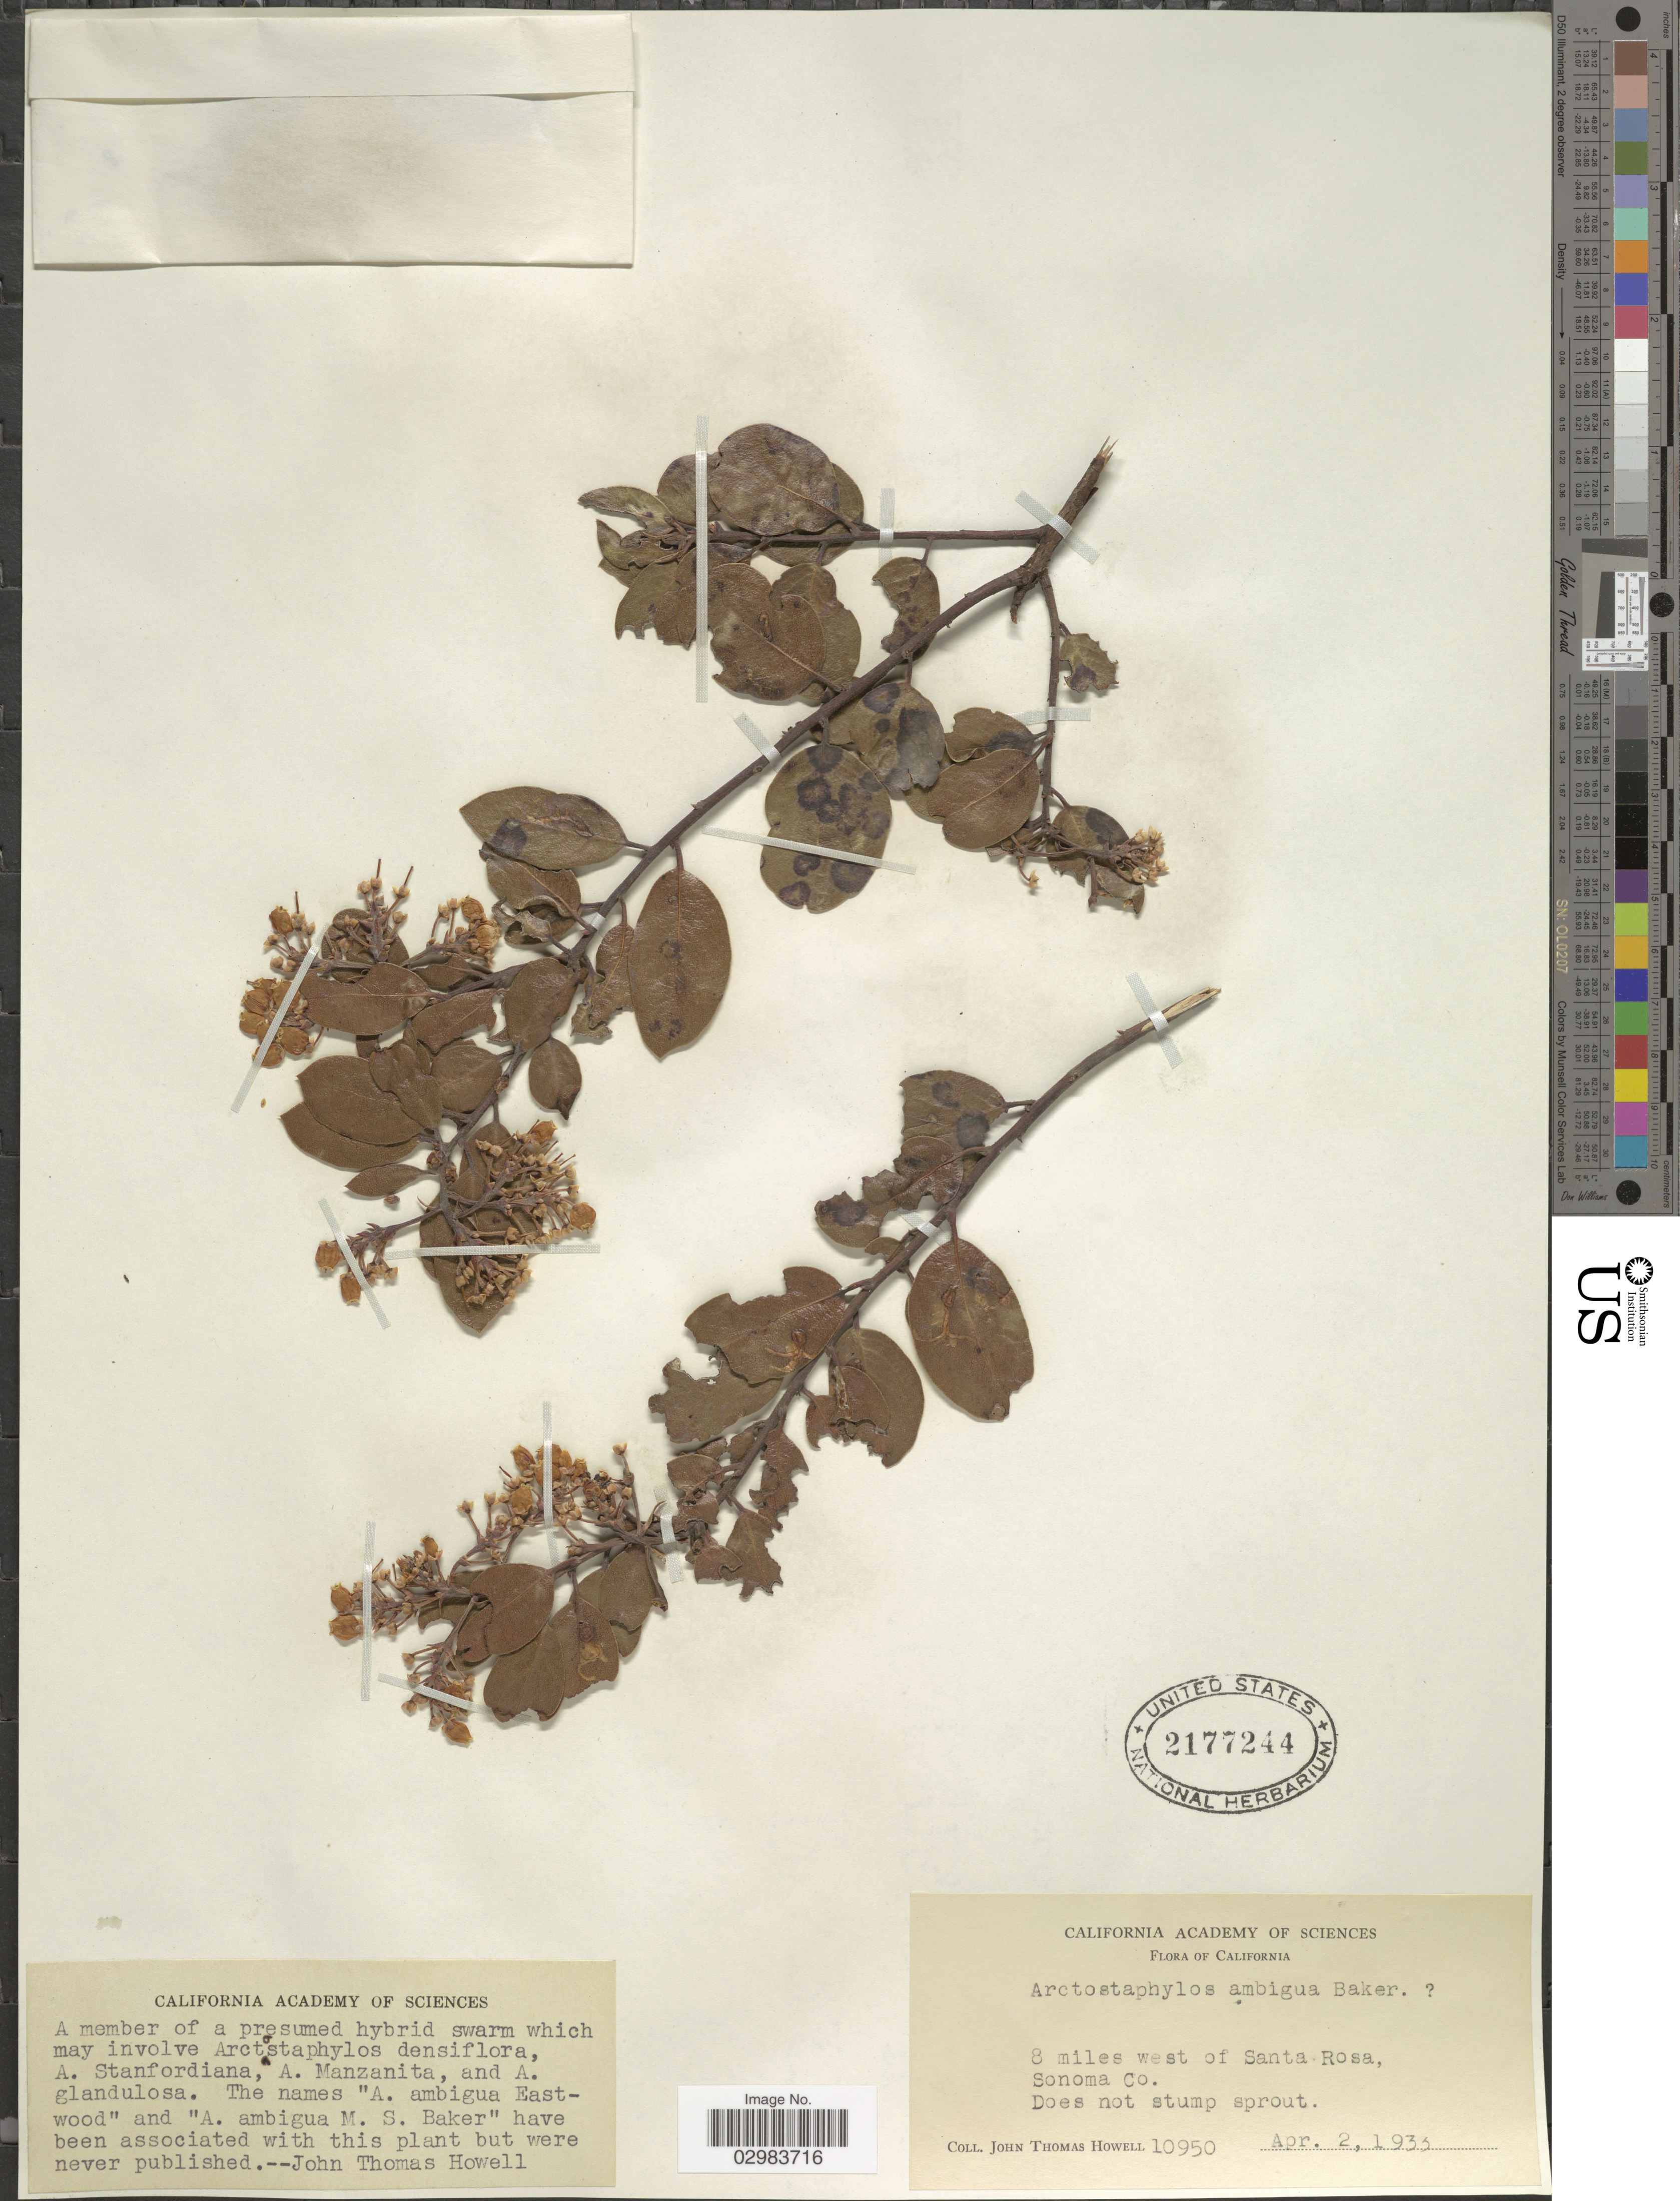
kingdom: Plantae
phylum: Tracheophyta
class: Magnoliopsida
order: Ericales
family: Ericaceae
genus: Arctostaphylos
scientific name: Arctostaphylos ambigua ined.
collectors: J. T. Howell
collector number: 10950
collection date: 1933-04-02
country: United States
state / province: California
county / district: Sonoma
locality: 8 miles west of Santa Rosa, Sonoma Co.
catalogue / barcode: US 2177244